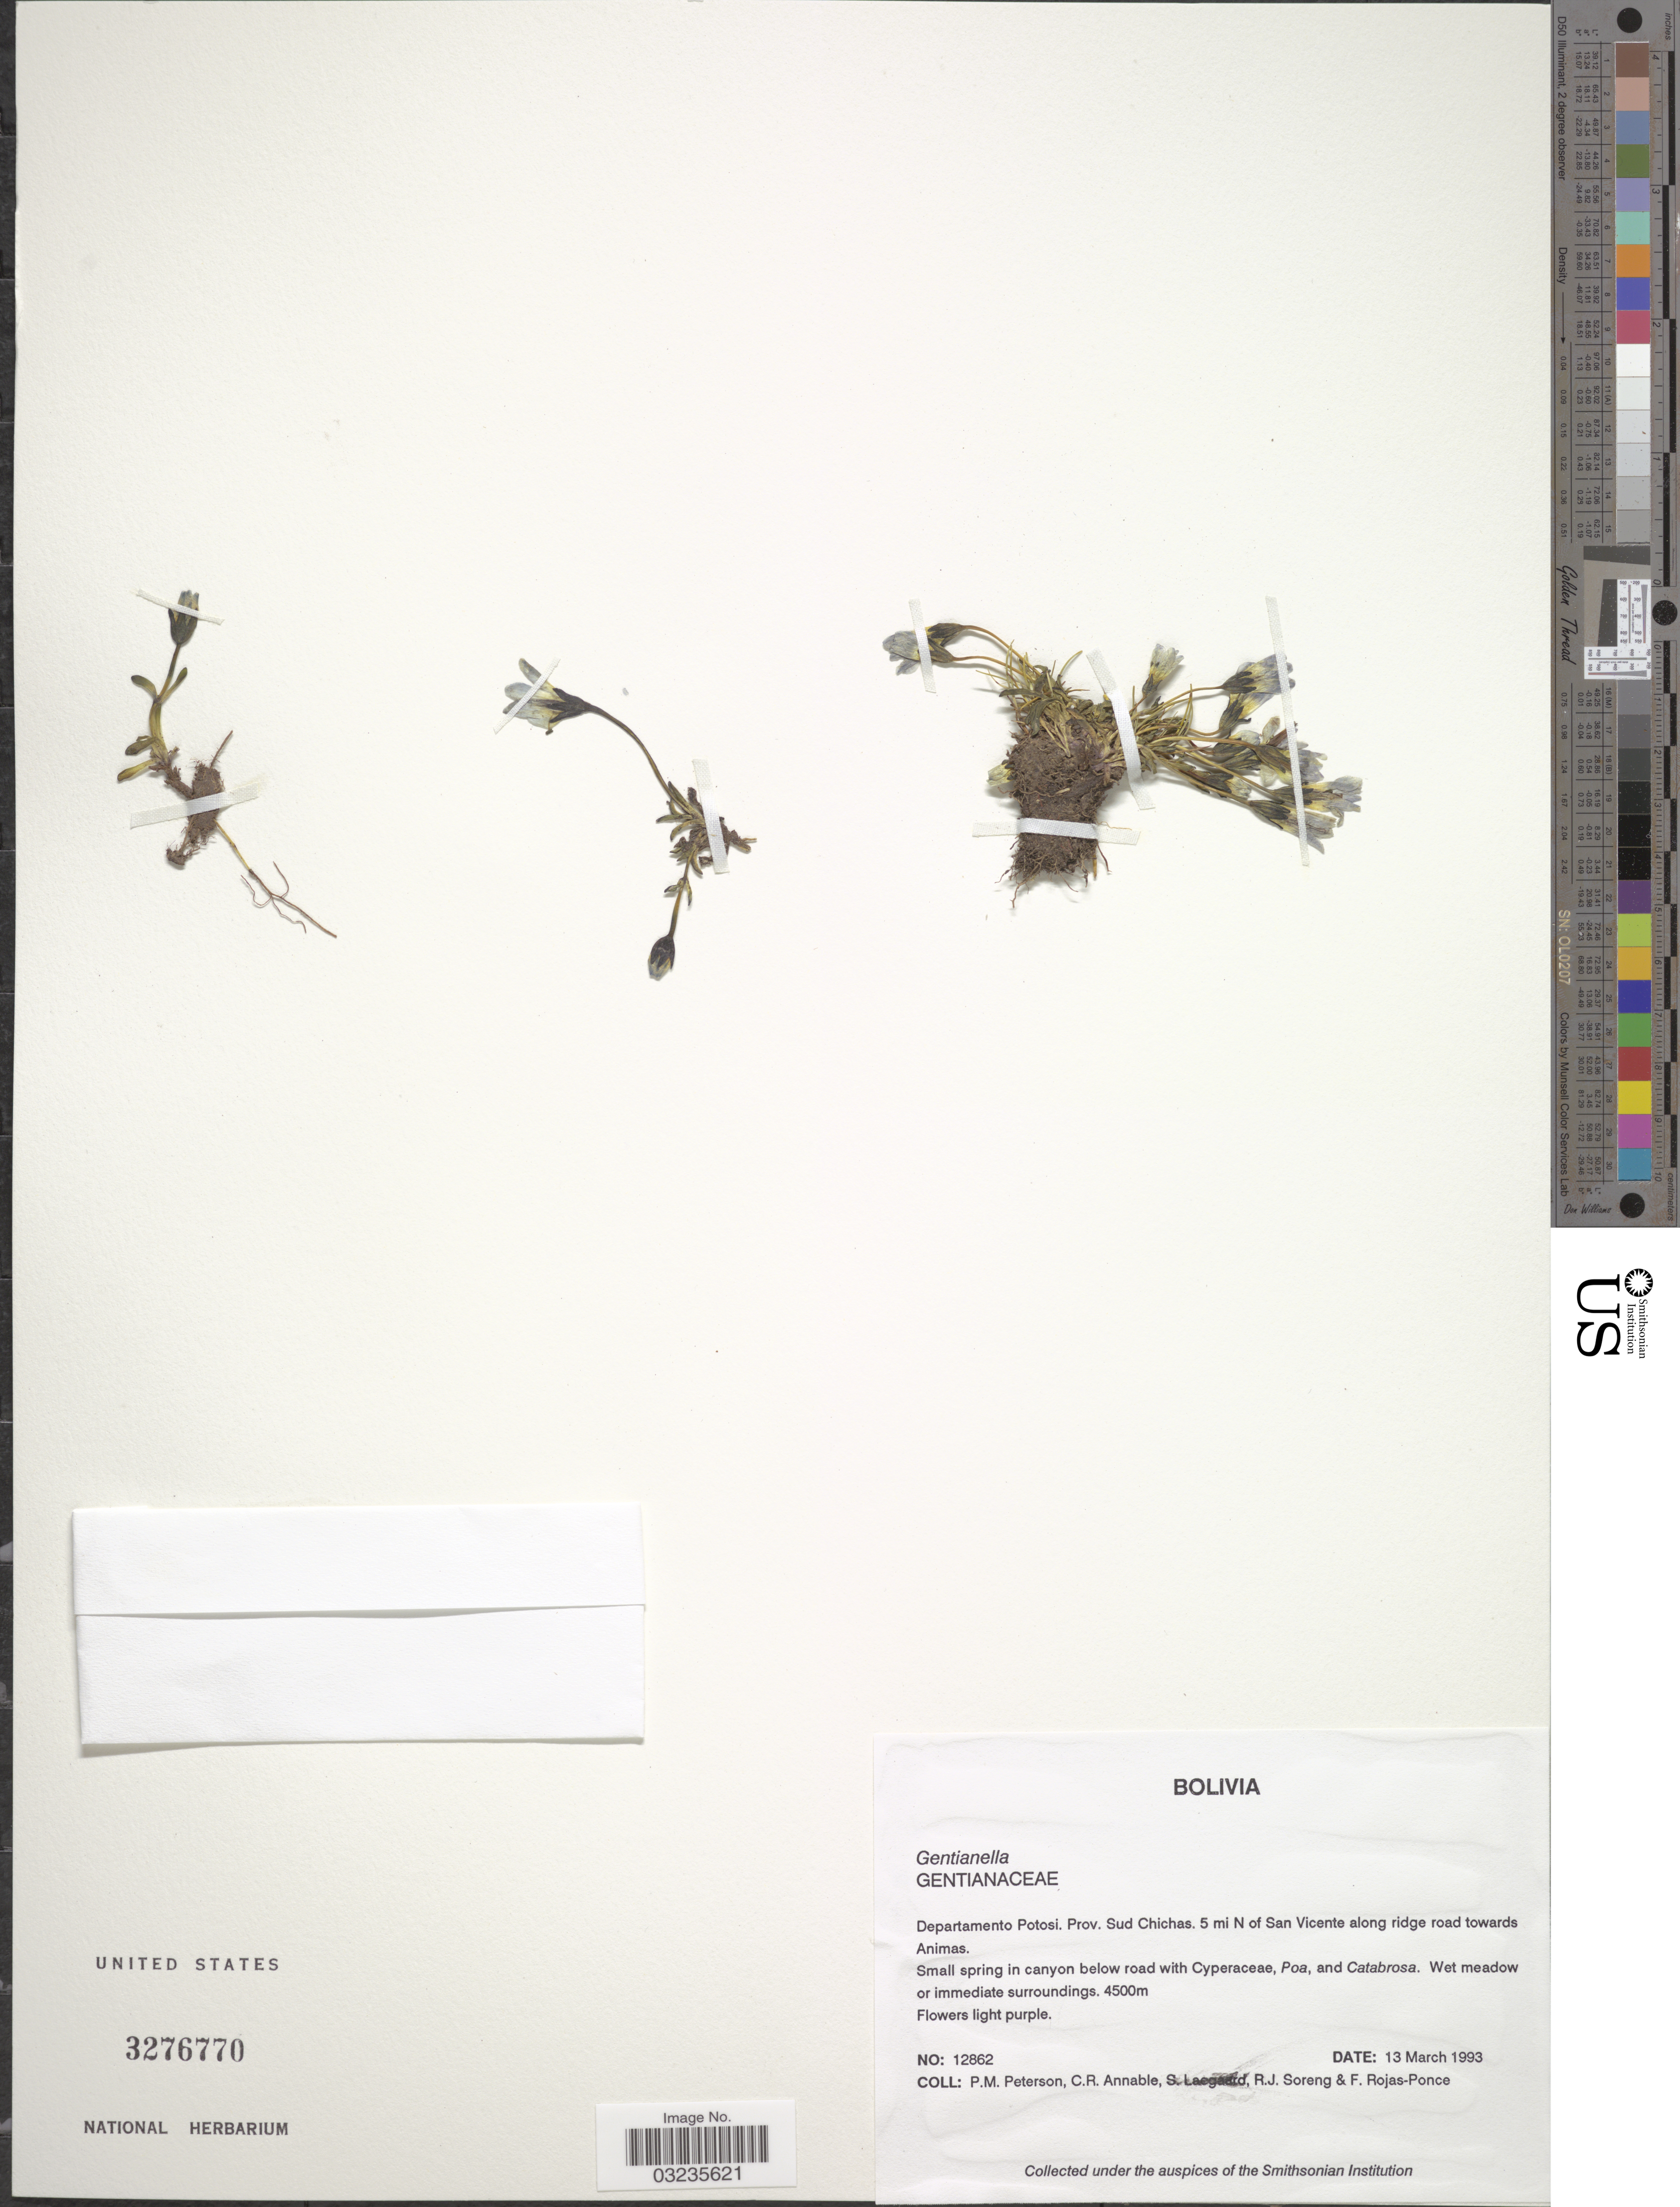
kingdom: Plantae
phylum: Tracheophyta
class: Magnoliopsida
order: Gentianales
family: Gentianaceae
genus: Gentiana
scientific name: Gentiana sp.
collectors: P. M. Peterson, C. R. Annable, S. Lægaard, R. J. Soreng & F. Rojas-Ponce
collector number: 12862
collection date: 1993-03-13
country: Bolivia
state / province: Potosi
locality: Departamento Potosi. Prov. Sud Chichas. 5 mi N of San Vicente along ridge road towards Animas.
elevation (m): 4500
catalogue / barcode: US 3276770